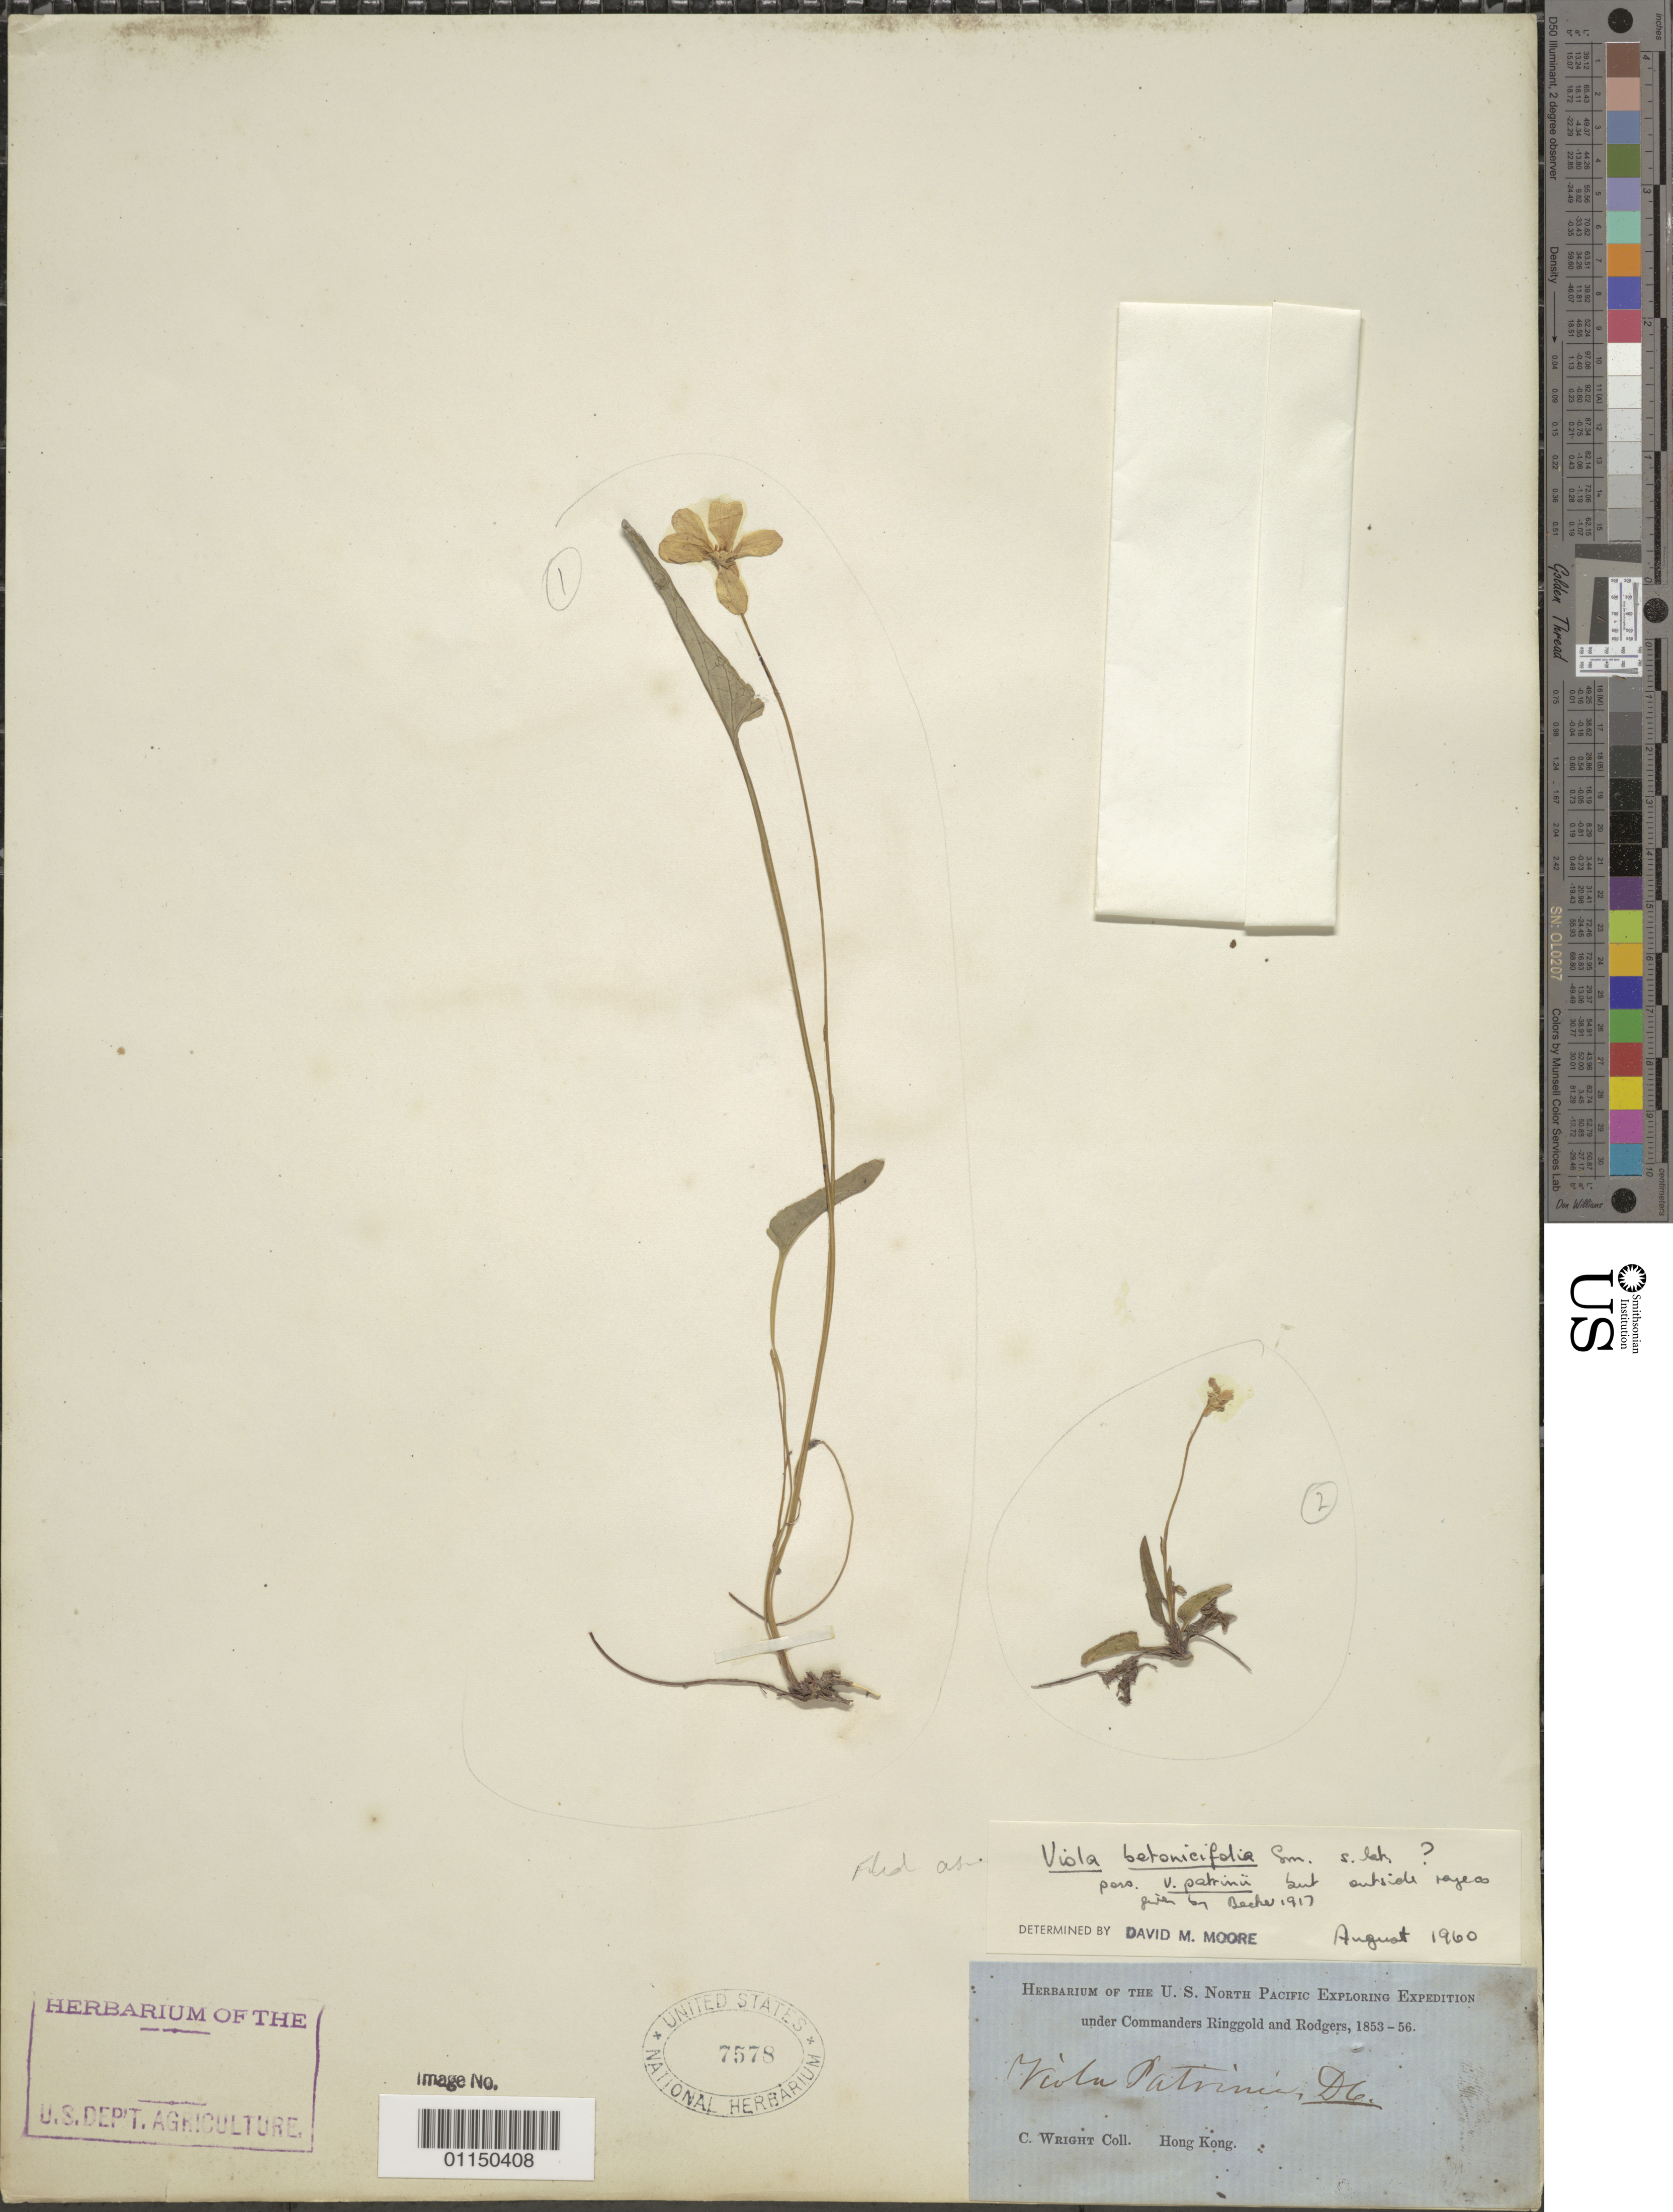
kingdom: Plantae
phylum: Tracheophyta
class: Magnoliopsida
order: Malpighiales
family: Violaceae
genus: Viola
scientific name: Viola betonicifolia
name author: Sm.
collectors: C. Wright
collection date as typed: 1853 to -- -- 1856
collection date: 1853/1856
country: China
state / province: Hong Kong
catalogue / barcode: US 7578